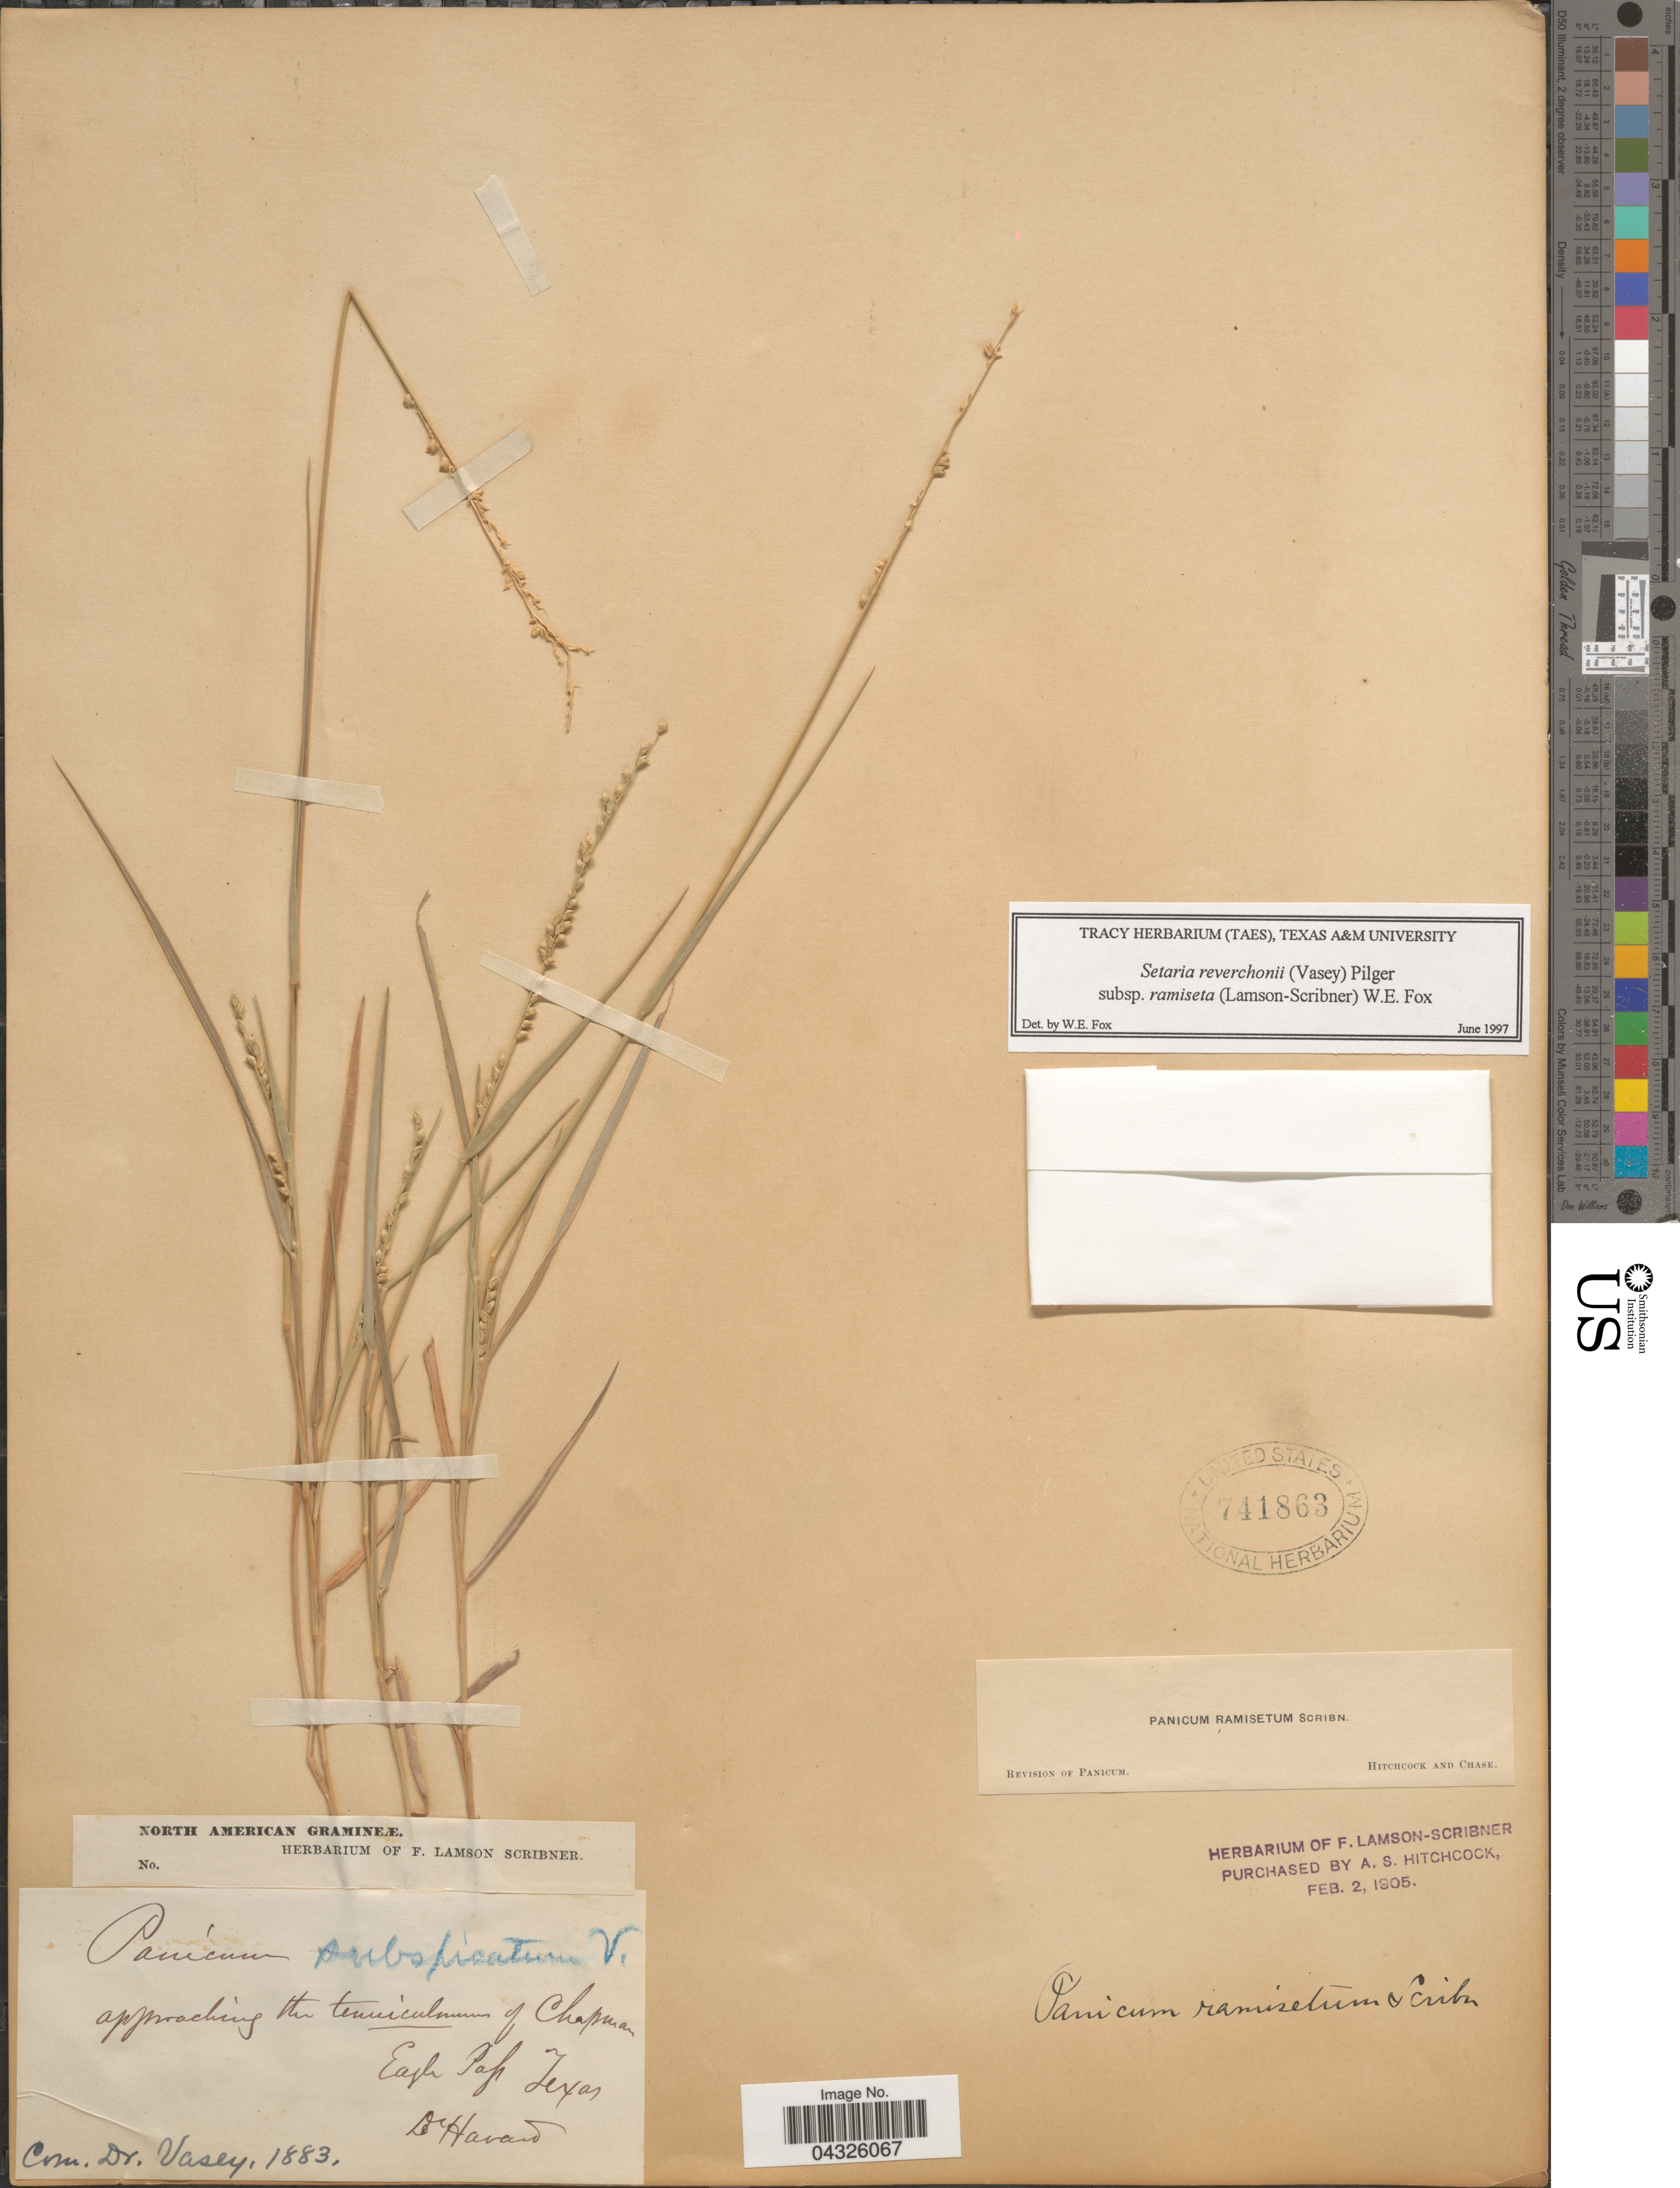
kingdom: Plantae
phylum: Tracheophyta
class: Liliopsida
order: Poales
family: Poaceae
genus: Setaria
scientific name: Setaria reverchonii subsp. ramiseta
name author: (Scribn.) W.E. Fox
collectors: Havard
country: United States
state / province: Texas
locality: Approaching the terriculum of Chapman. Eagle Pass.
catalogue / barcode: US 741863